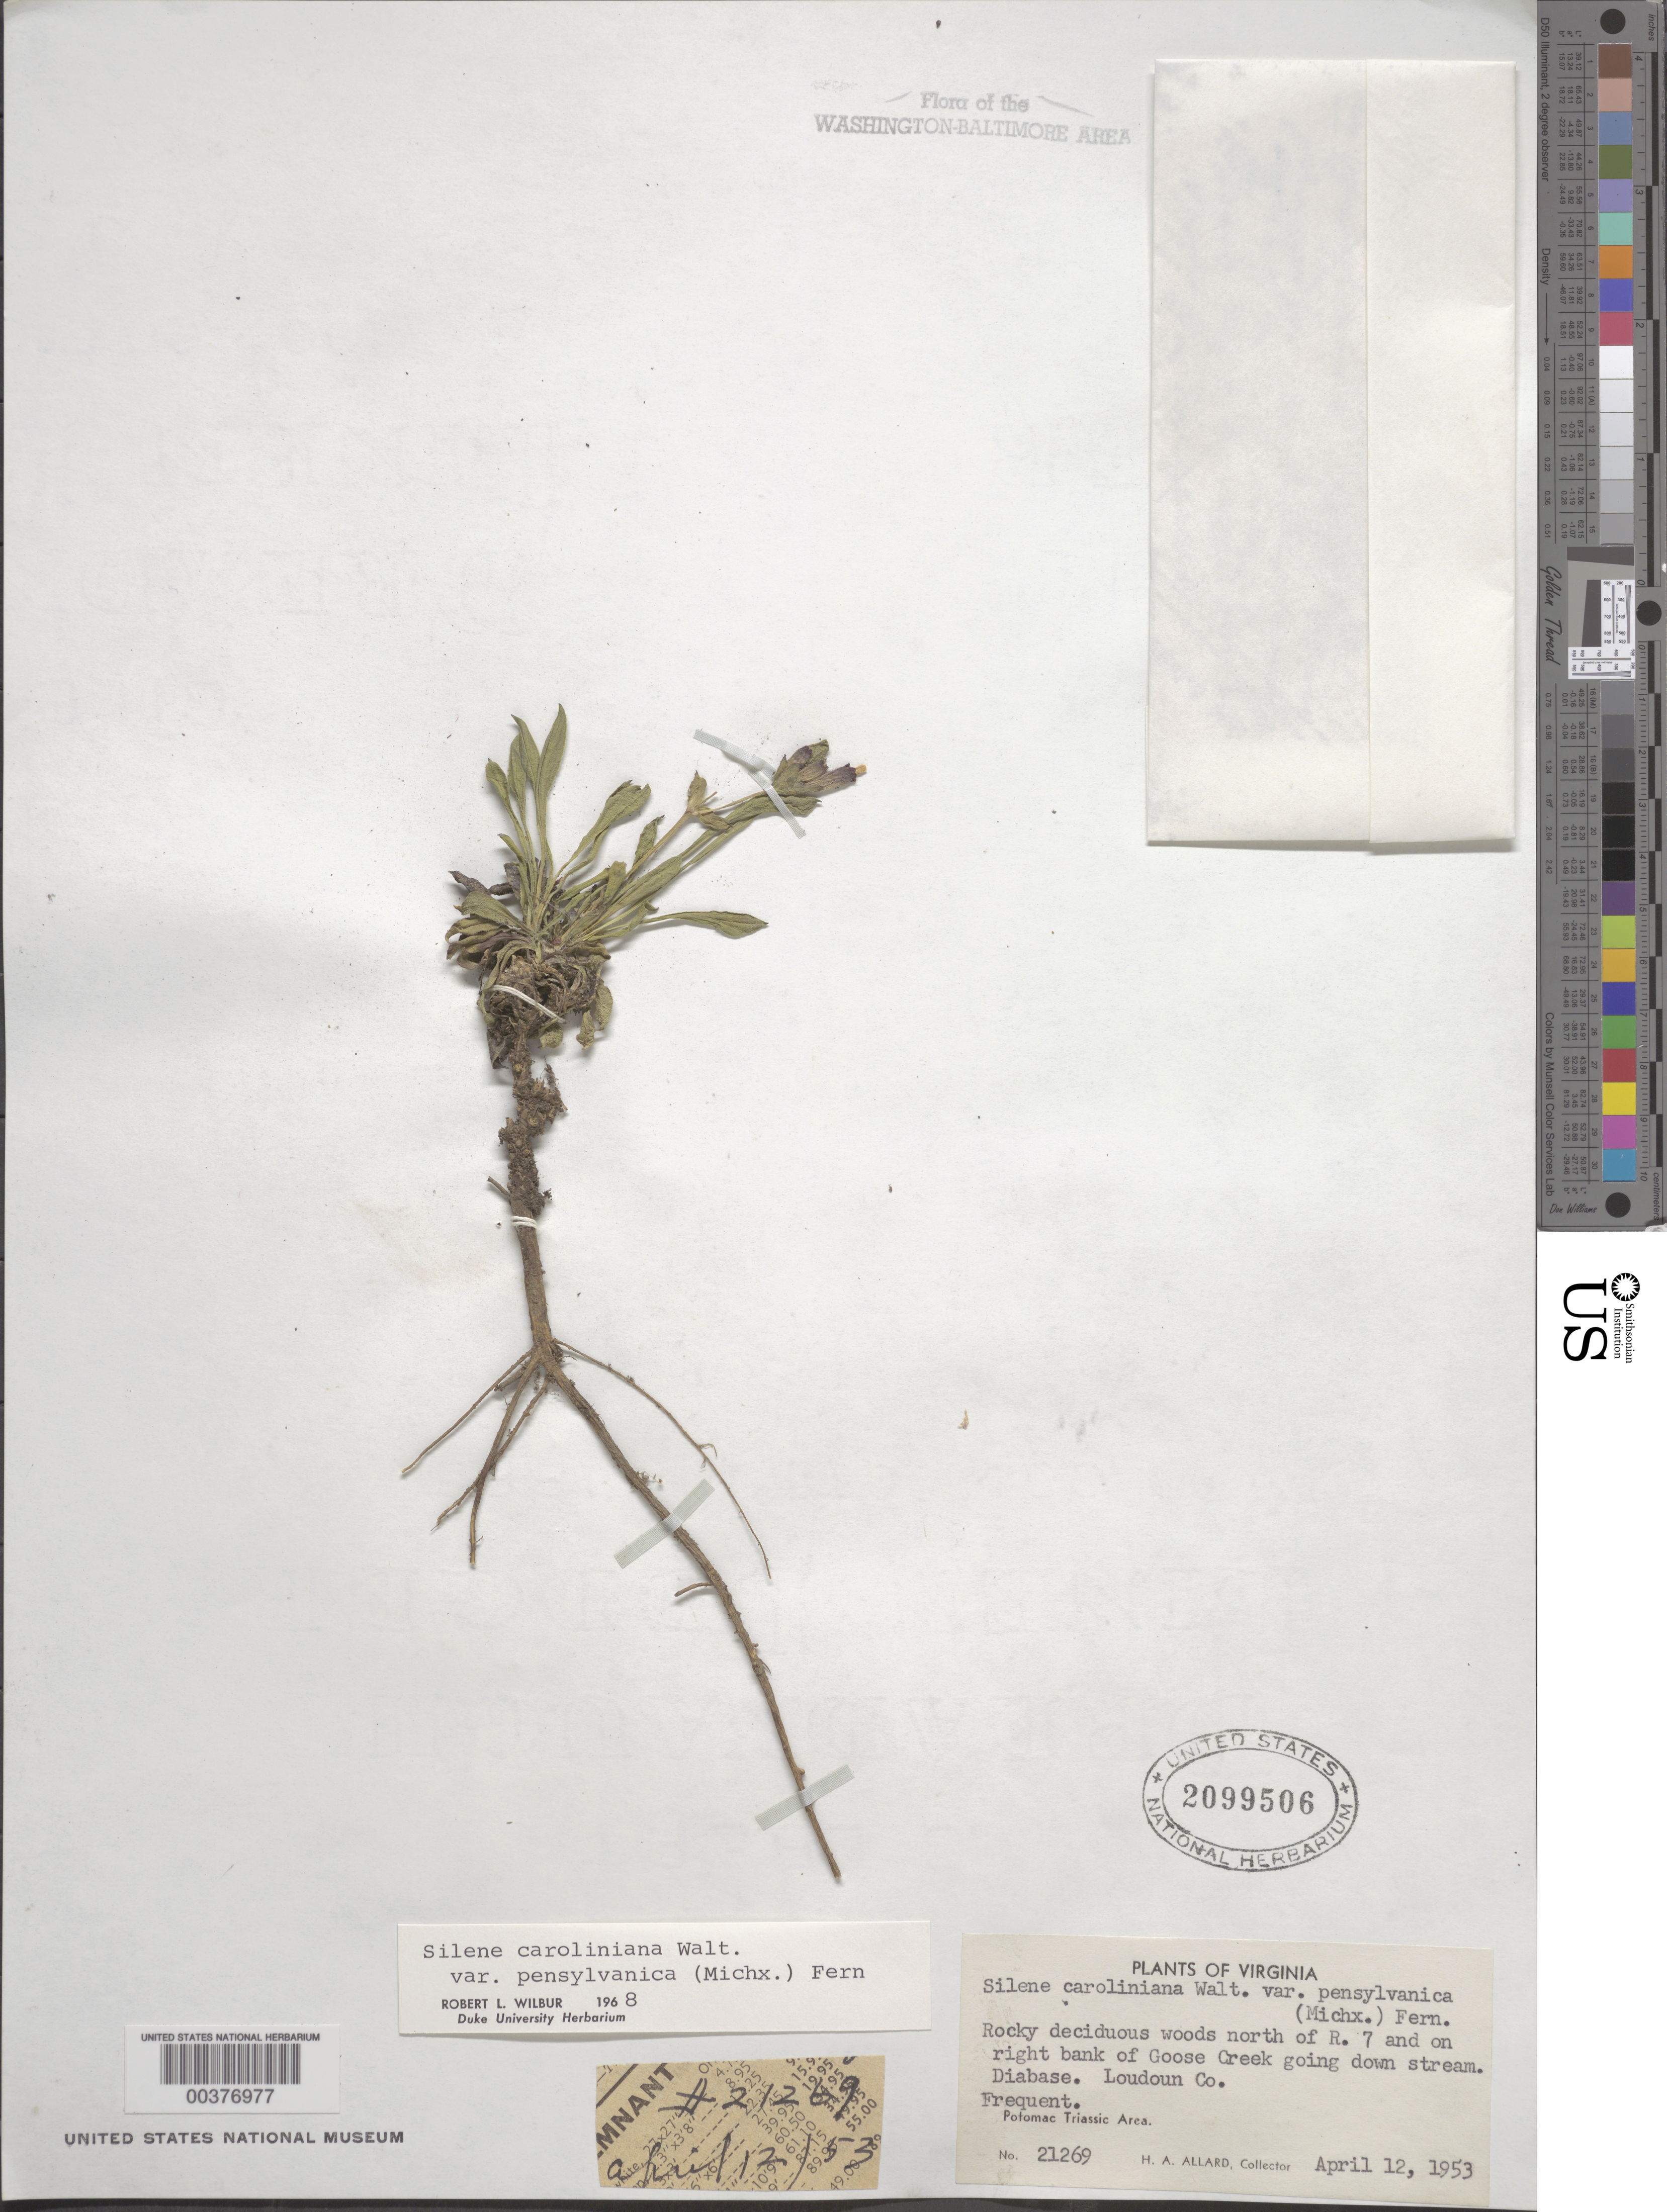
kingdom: Plantae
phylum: Tracheophyta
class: Magnoliopsida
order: Caryophyllales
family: Caryophyllaceae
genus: Silene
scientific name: Silene caroliniana var. pensylvanica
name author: (Michx.) Fernald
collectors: H. A. Allard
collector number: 21269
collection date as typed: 12 Apr 1953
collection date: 1953-04-12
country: United States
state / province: Virginia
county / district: Loudoun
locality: downstream from Route 7 on Goose Creek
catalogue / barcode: US 2099506